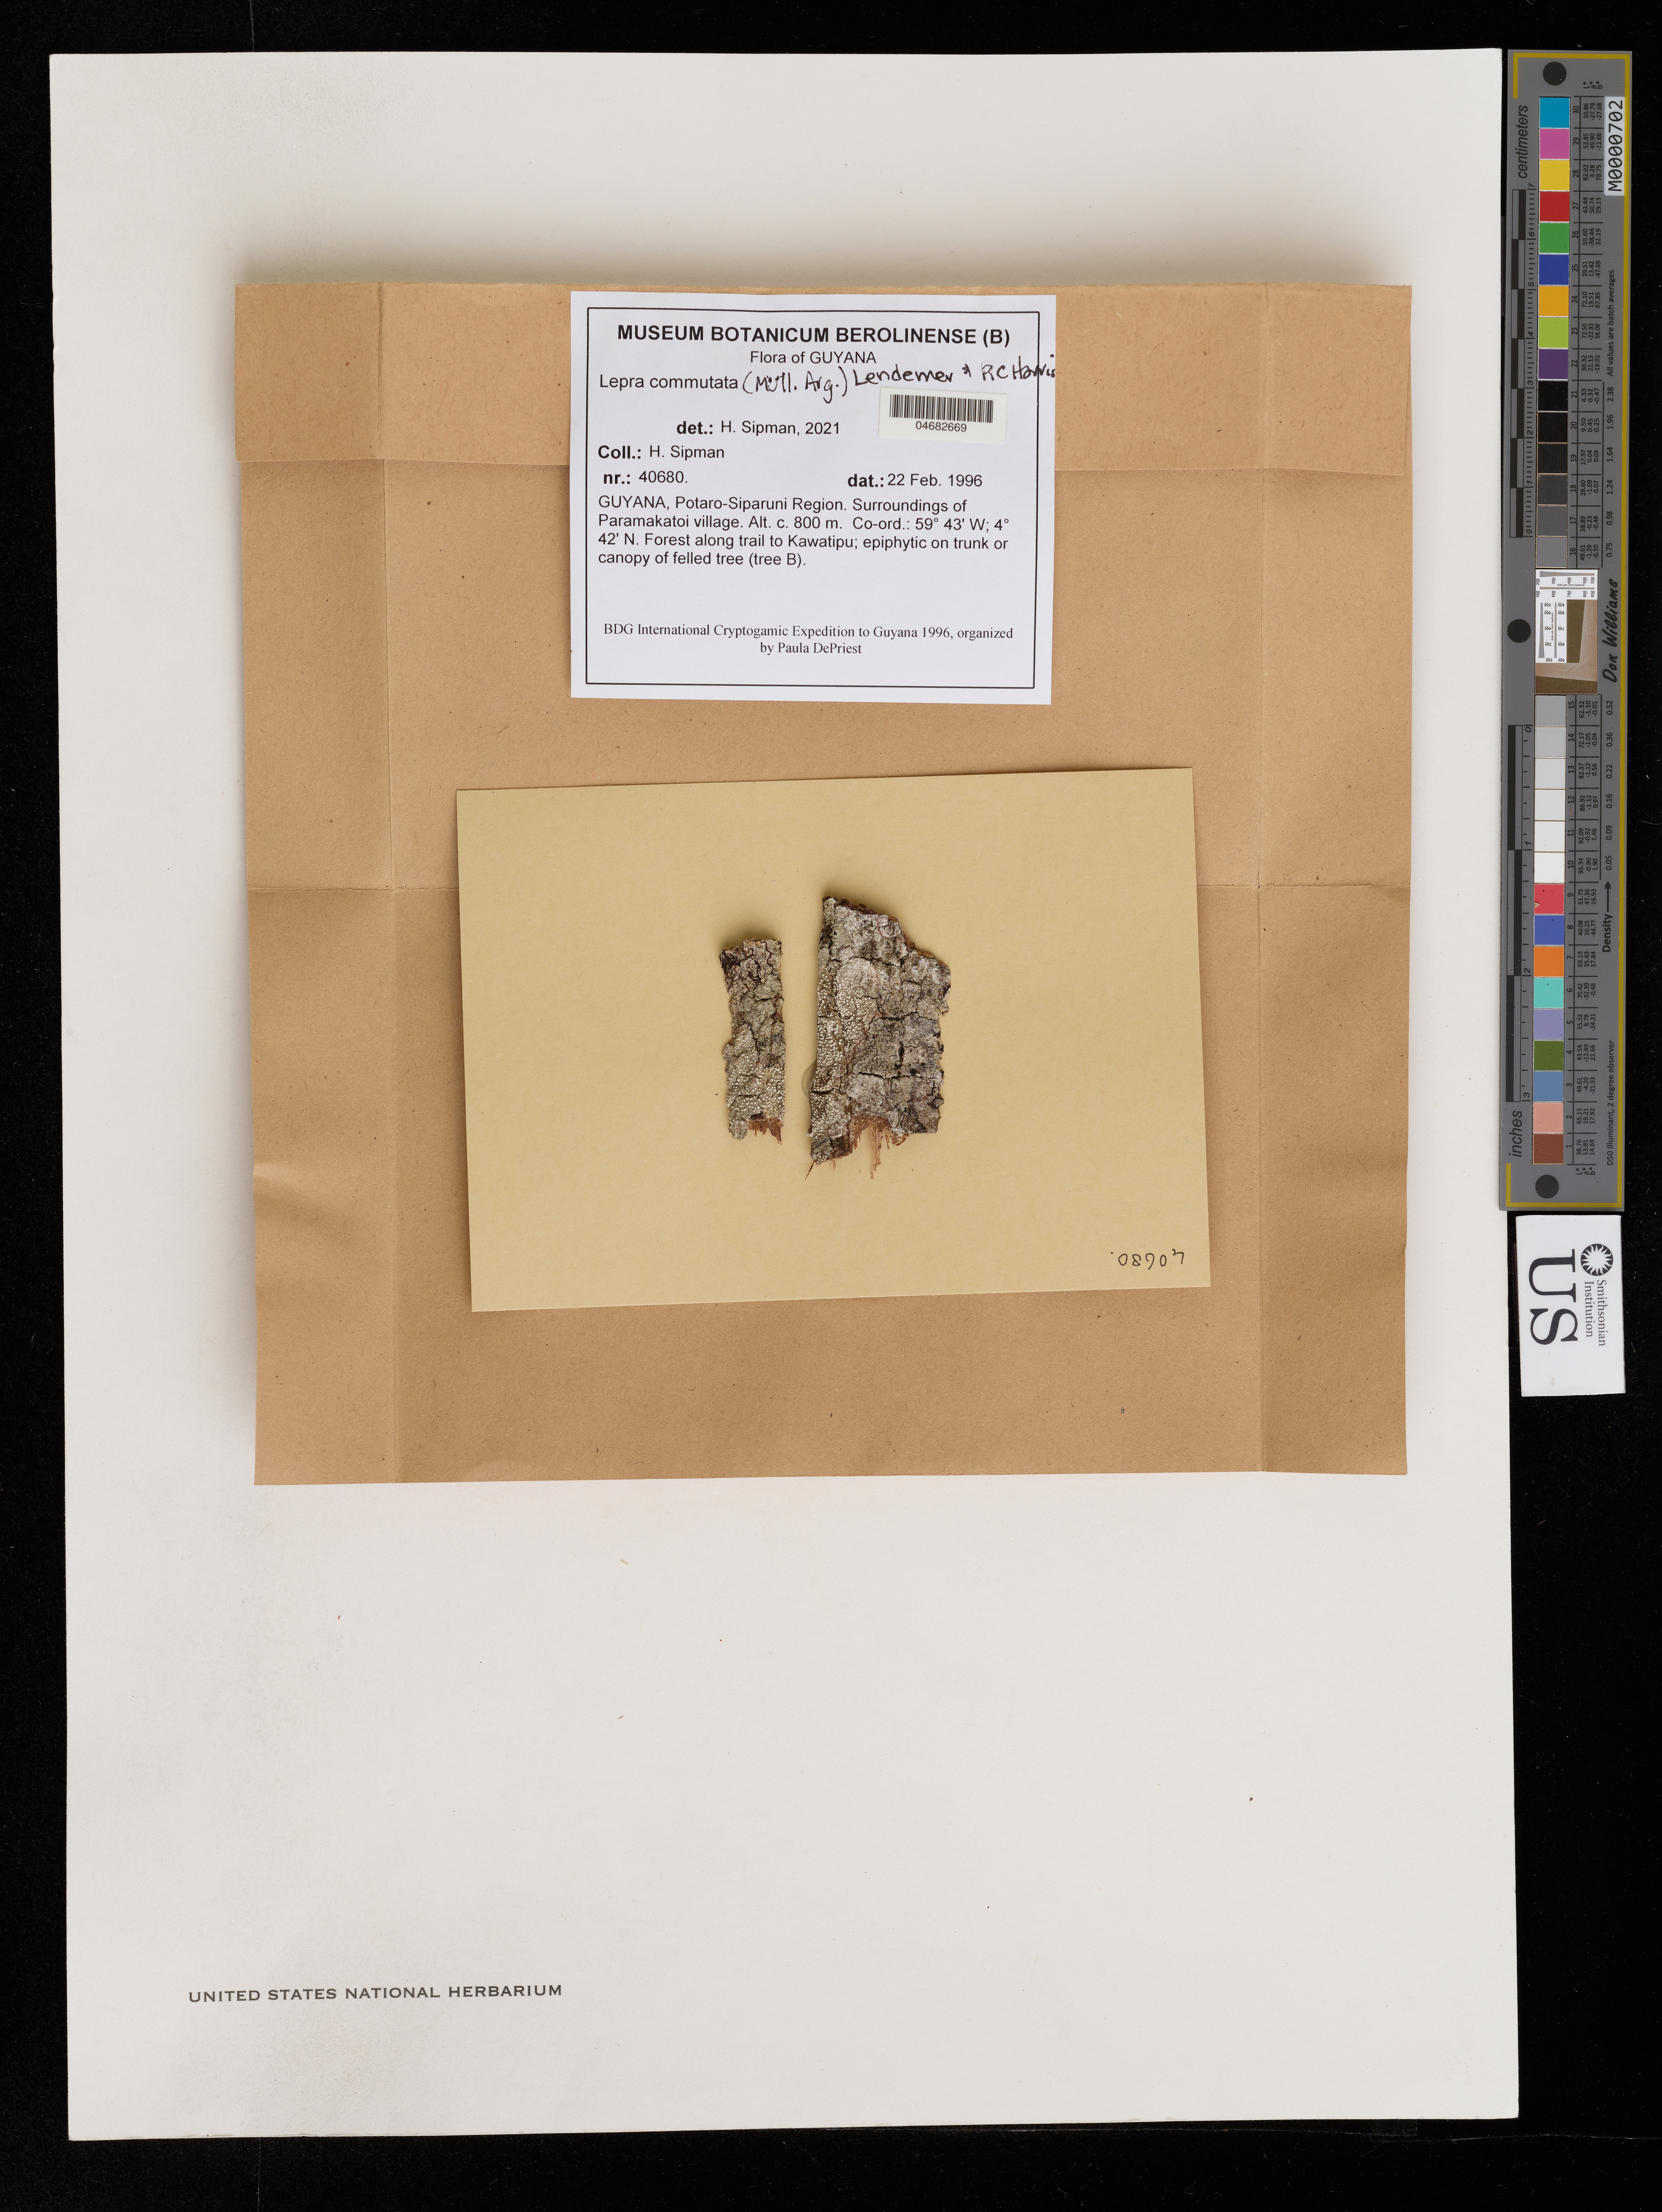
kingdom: Fungi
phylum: Ascomycota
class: Lecanoromycetes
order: Pertusariales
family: Ochrolechiaceae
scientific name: Lepra commutata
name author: (Müll. Arg.) Lendemer & R.C. Harris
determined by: Sipman, H.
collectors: H. Sipman et al.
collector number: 40680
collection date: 1996-02-22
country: Guyana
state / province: Potaro-Siparuni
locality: Paramakatoi Village, surroundings. Forest trail to Kawatipu.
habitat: Forest along trail. On trunk or canopy of felled tree (tree B)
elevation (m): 800